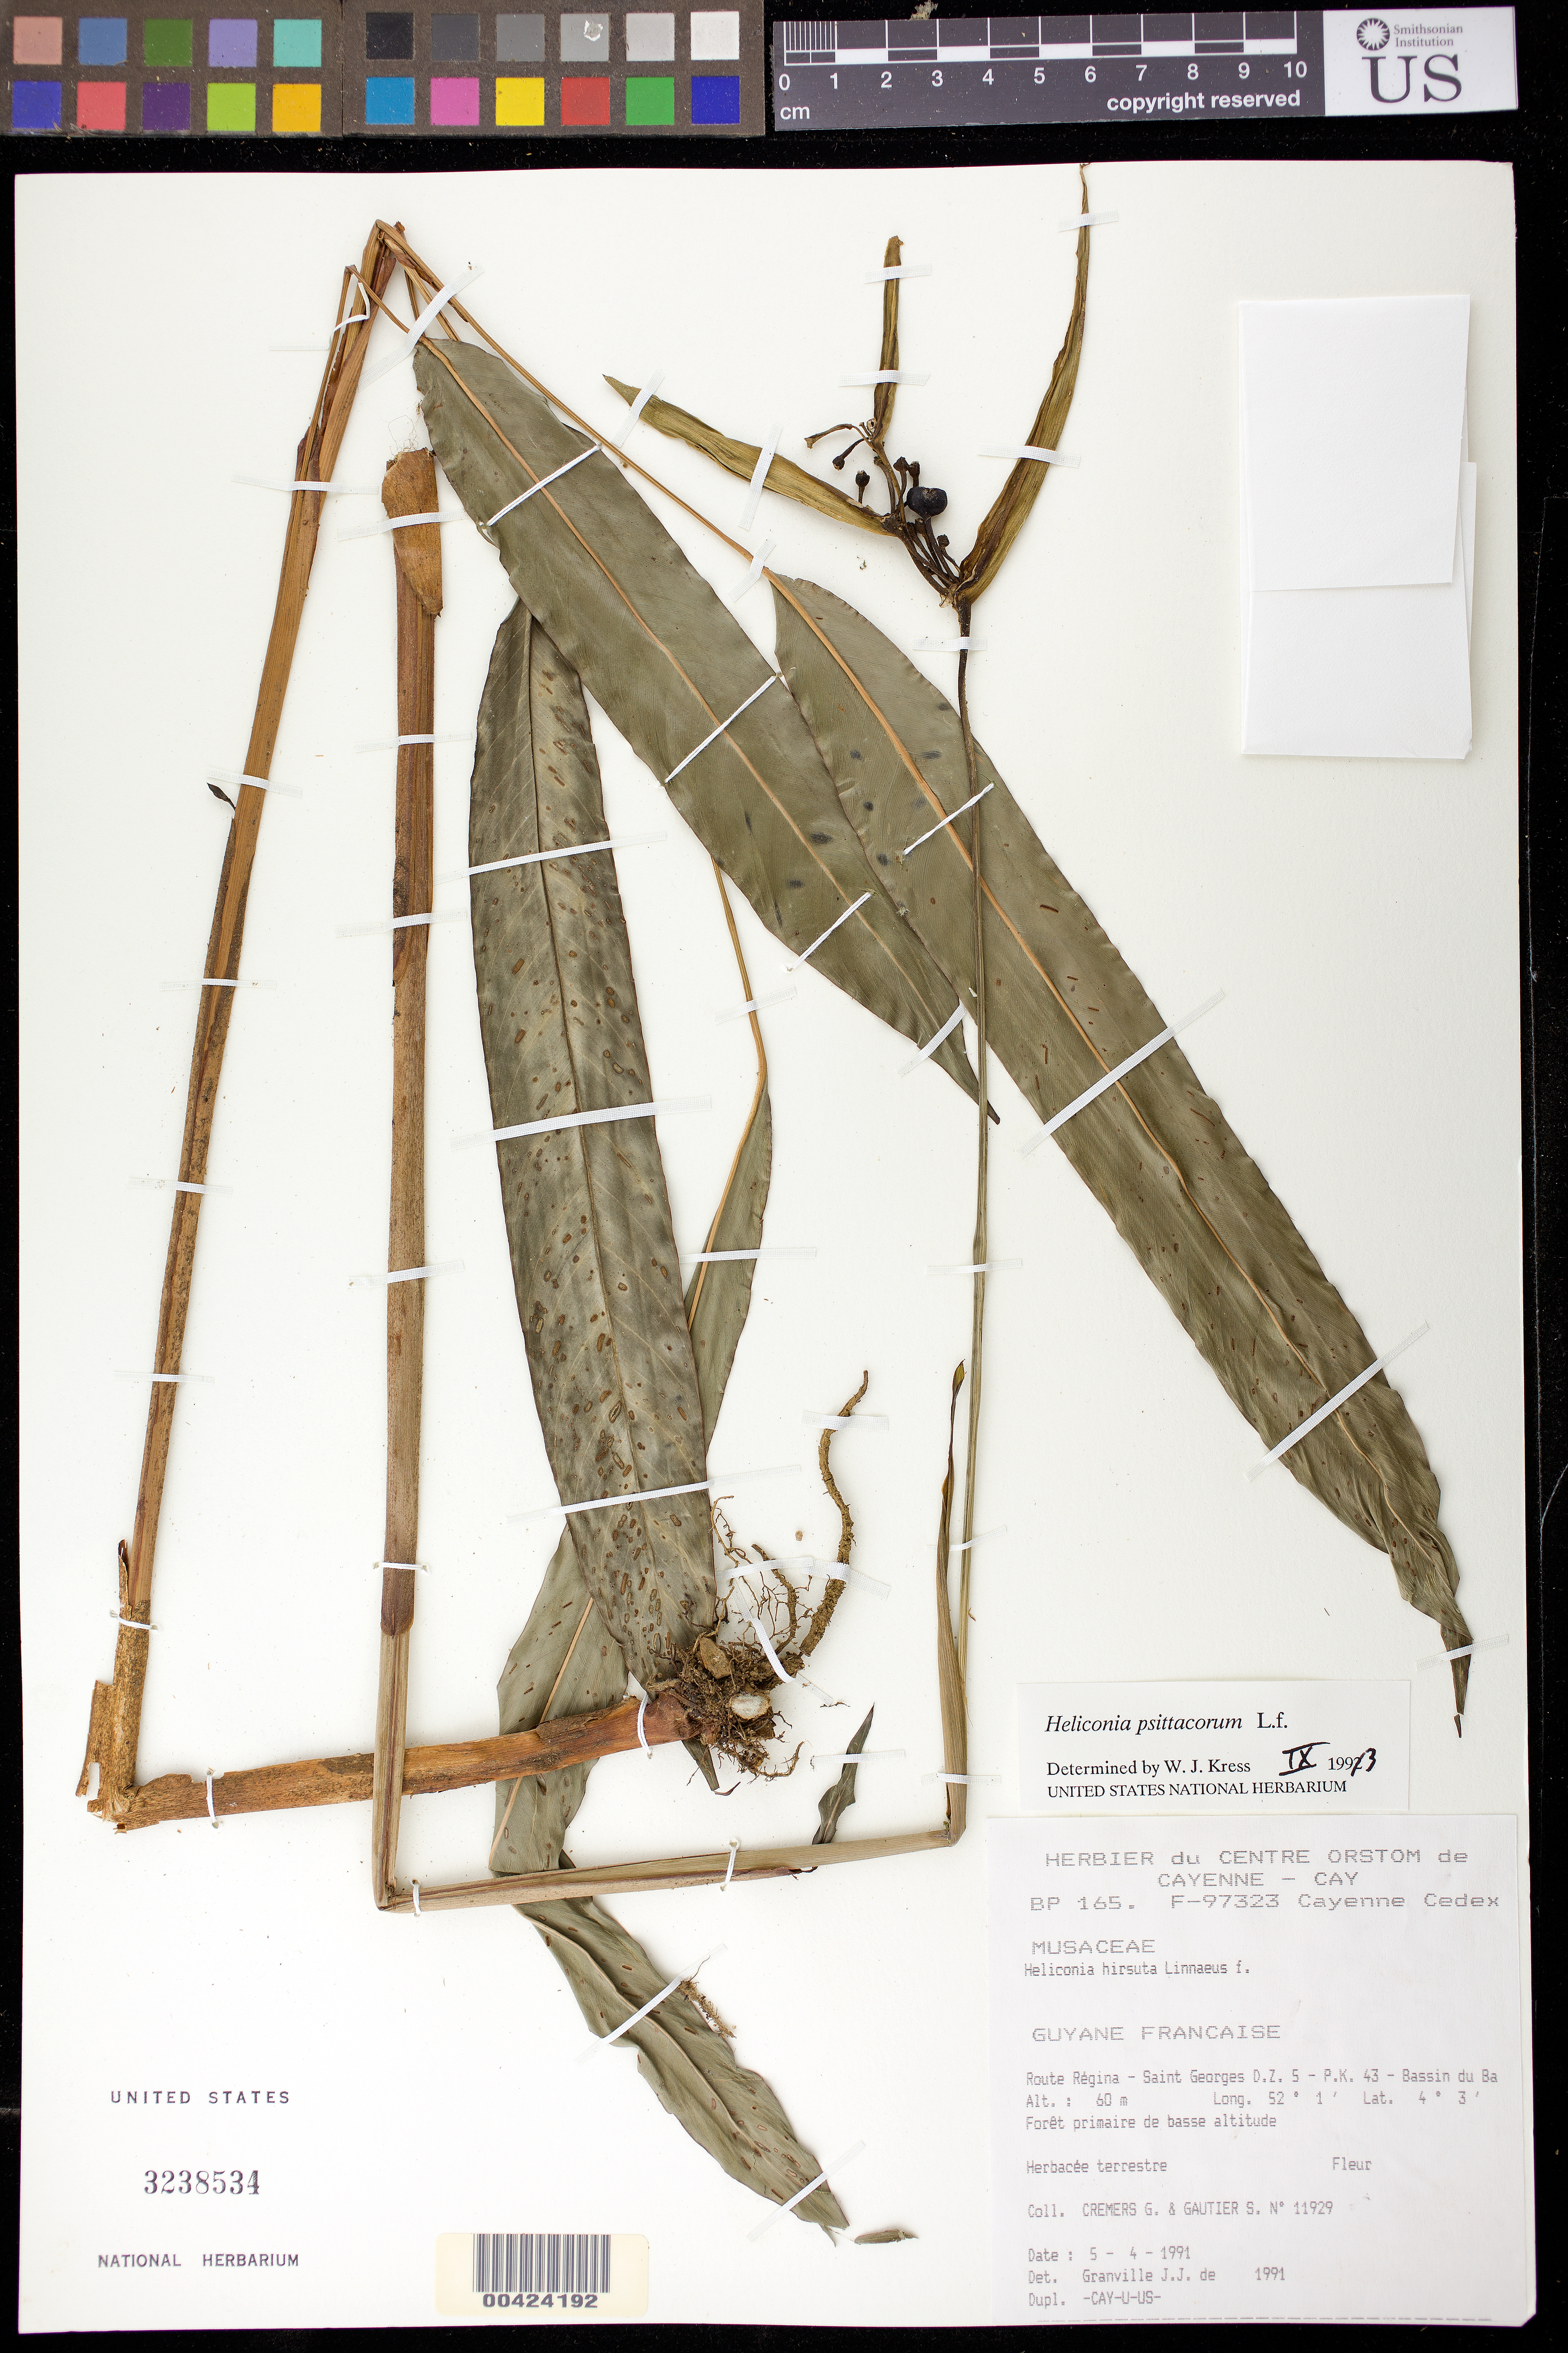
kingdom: Plantae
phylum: Tracheophyta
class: Liliopsida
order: Zingiberales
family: Heliconiaceae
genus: Heliconia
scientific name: Heliconia psittacorum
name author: L. f.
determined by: Kress, W. J., (US), Smithsonian Institution - National Museum of Natural History (UNITED STATES)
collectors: G. Cremers & S. Gautier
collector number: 11929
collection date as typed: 05 Apr 1991 or 04 May 1991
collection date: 1991-04-05 or 1991-05-04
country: French Guiana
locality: Route regina - st. georges d.z. 5 - p.k. 43 bassin du ba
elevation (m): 60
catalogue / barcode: US 3238534